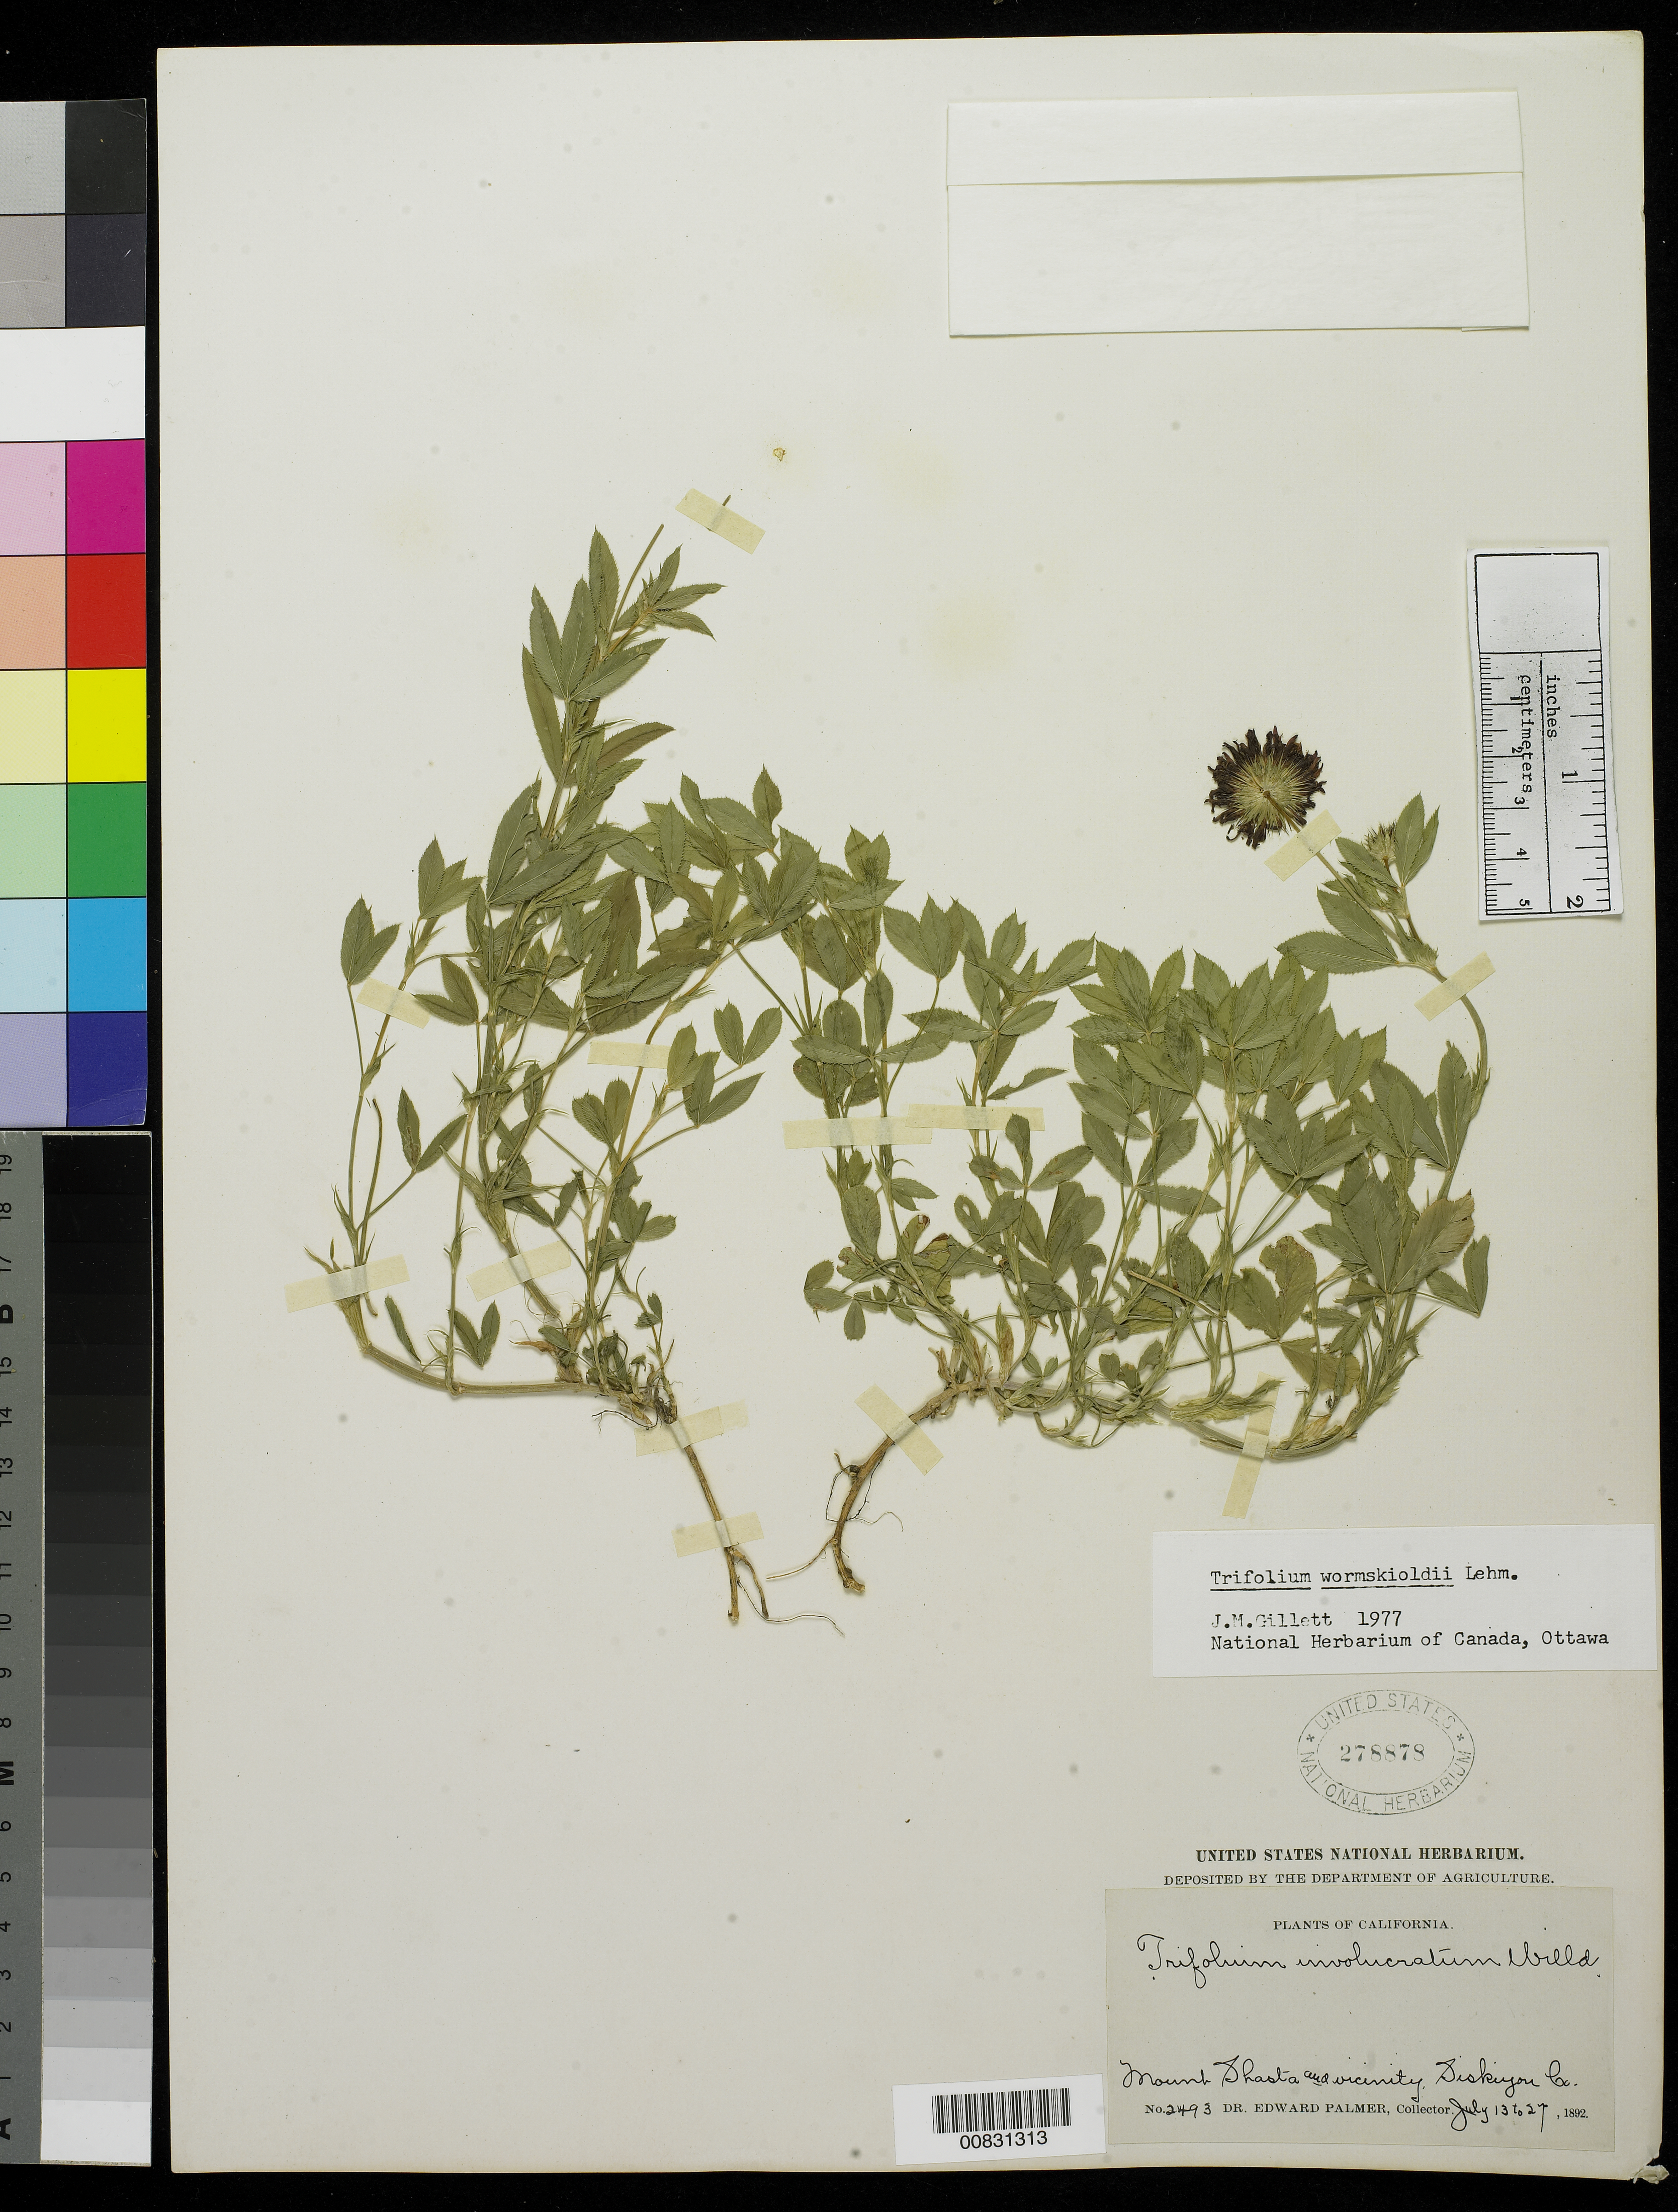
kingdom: Plantae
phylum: Tracheophyta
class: Magnoliopsida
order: Fabales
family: Fabaceae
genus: Trifolium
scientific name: Trifolium wormskioldii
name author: Lehm.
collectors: E. Palmer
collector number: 2493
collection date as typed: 13 Jul 1892 to 27 Jul 1892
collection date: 1892-07-13/1892-07-27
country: United States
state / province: California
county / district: Siskiyou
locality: Mount Shasta and vicinity, Siskiyou County, California.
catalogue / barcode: US 278878